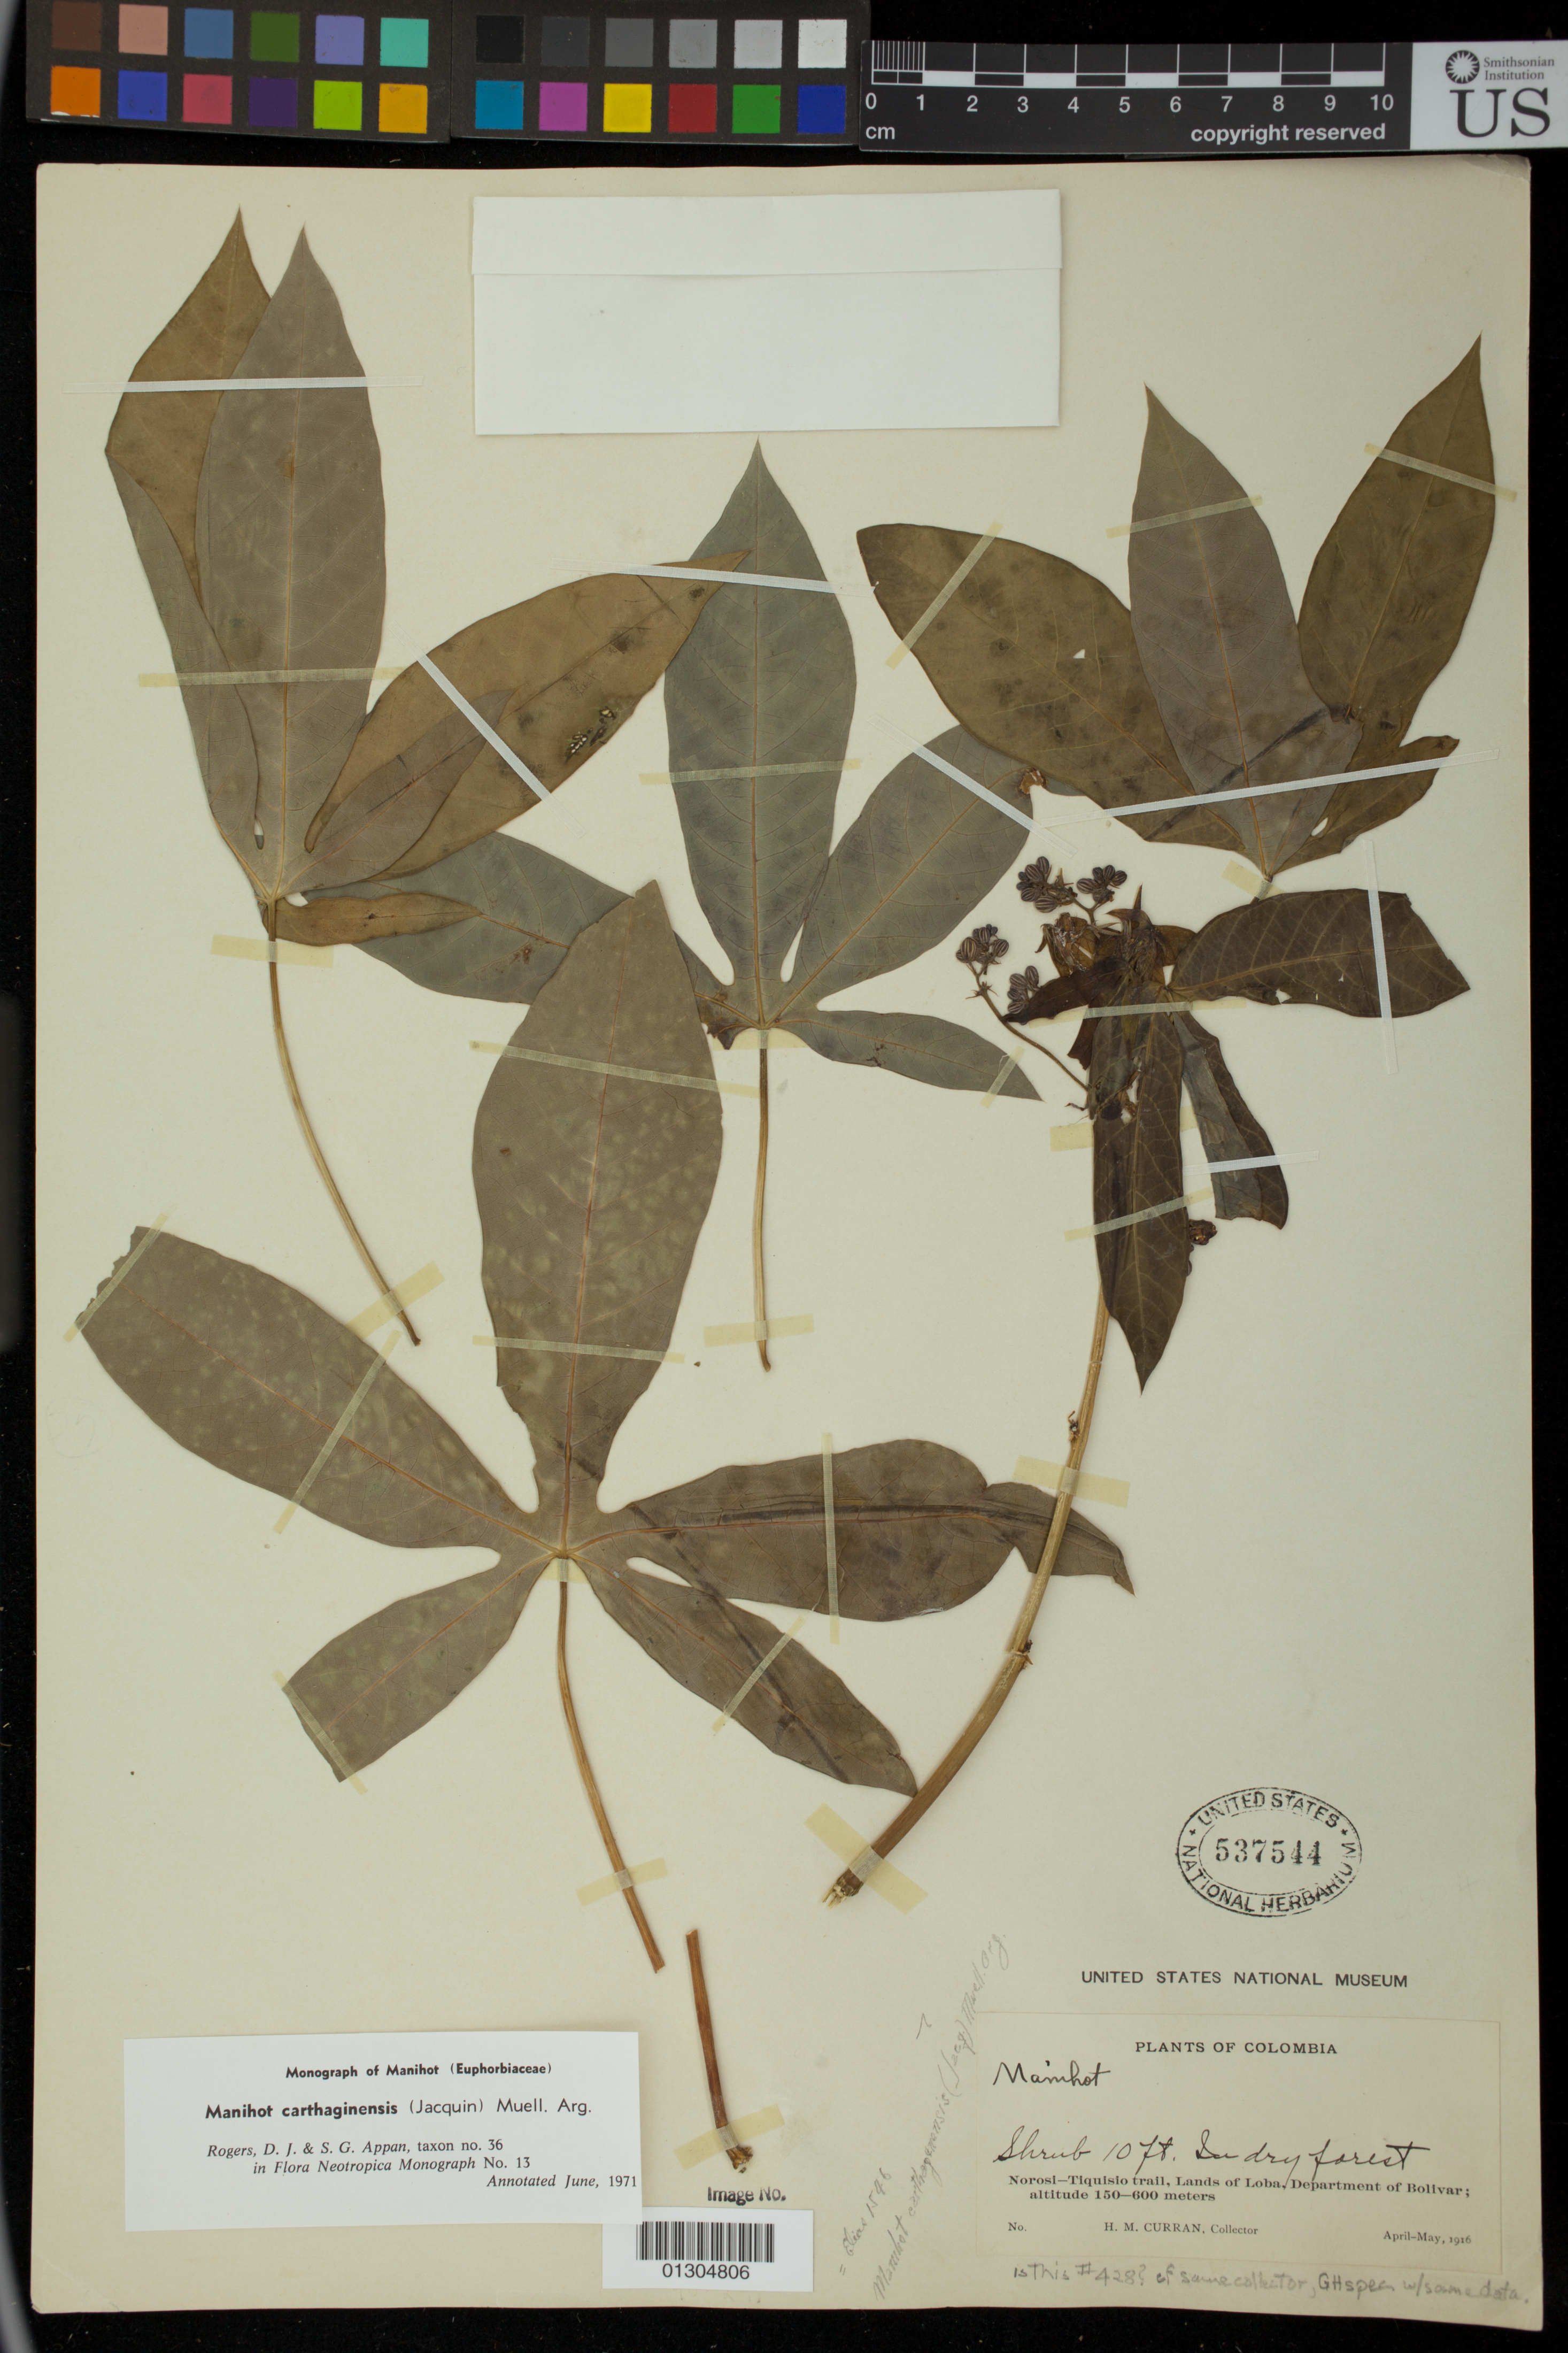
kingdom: Plantae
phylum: Tracheophyta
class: Magnoliopsida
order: Malpighiales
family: Euphorbiaceae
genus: Manihot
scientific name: Manihot carthagenensis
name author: (Jacq.) Müll. Arg.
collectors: H. M. Curran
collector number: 428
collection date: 1916-04/1916-05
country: Colombia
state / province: Bolivar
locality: Norosi-Tiquisio trail, Lands of Loba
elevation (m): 46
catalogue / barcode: US 537544